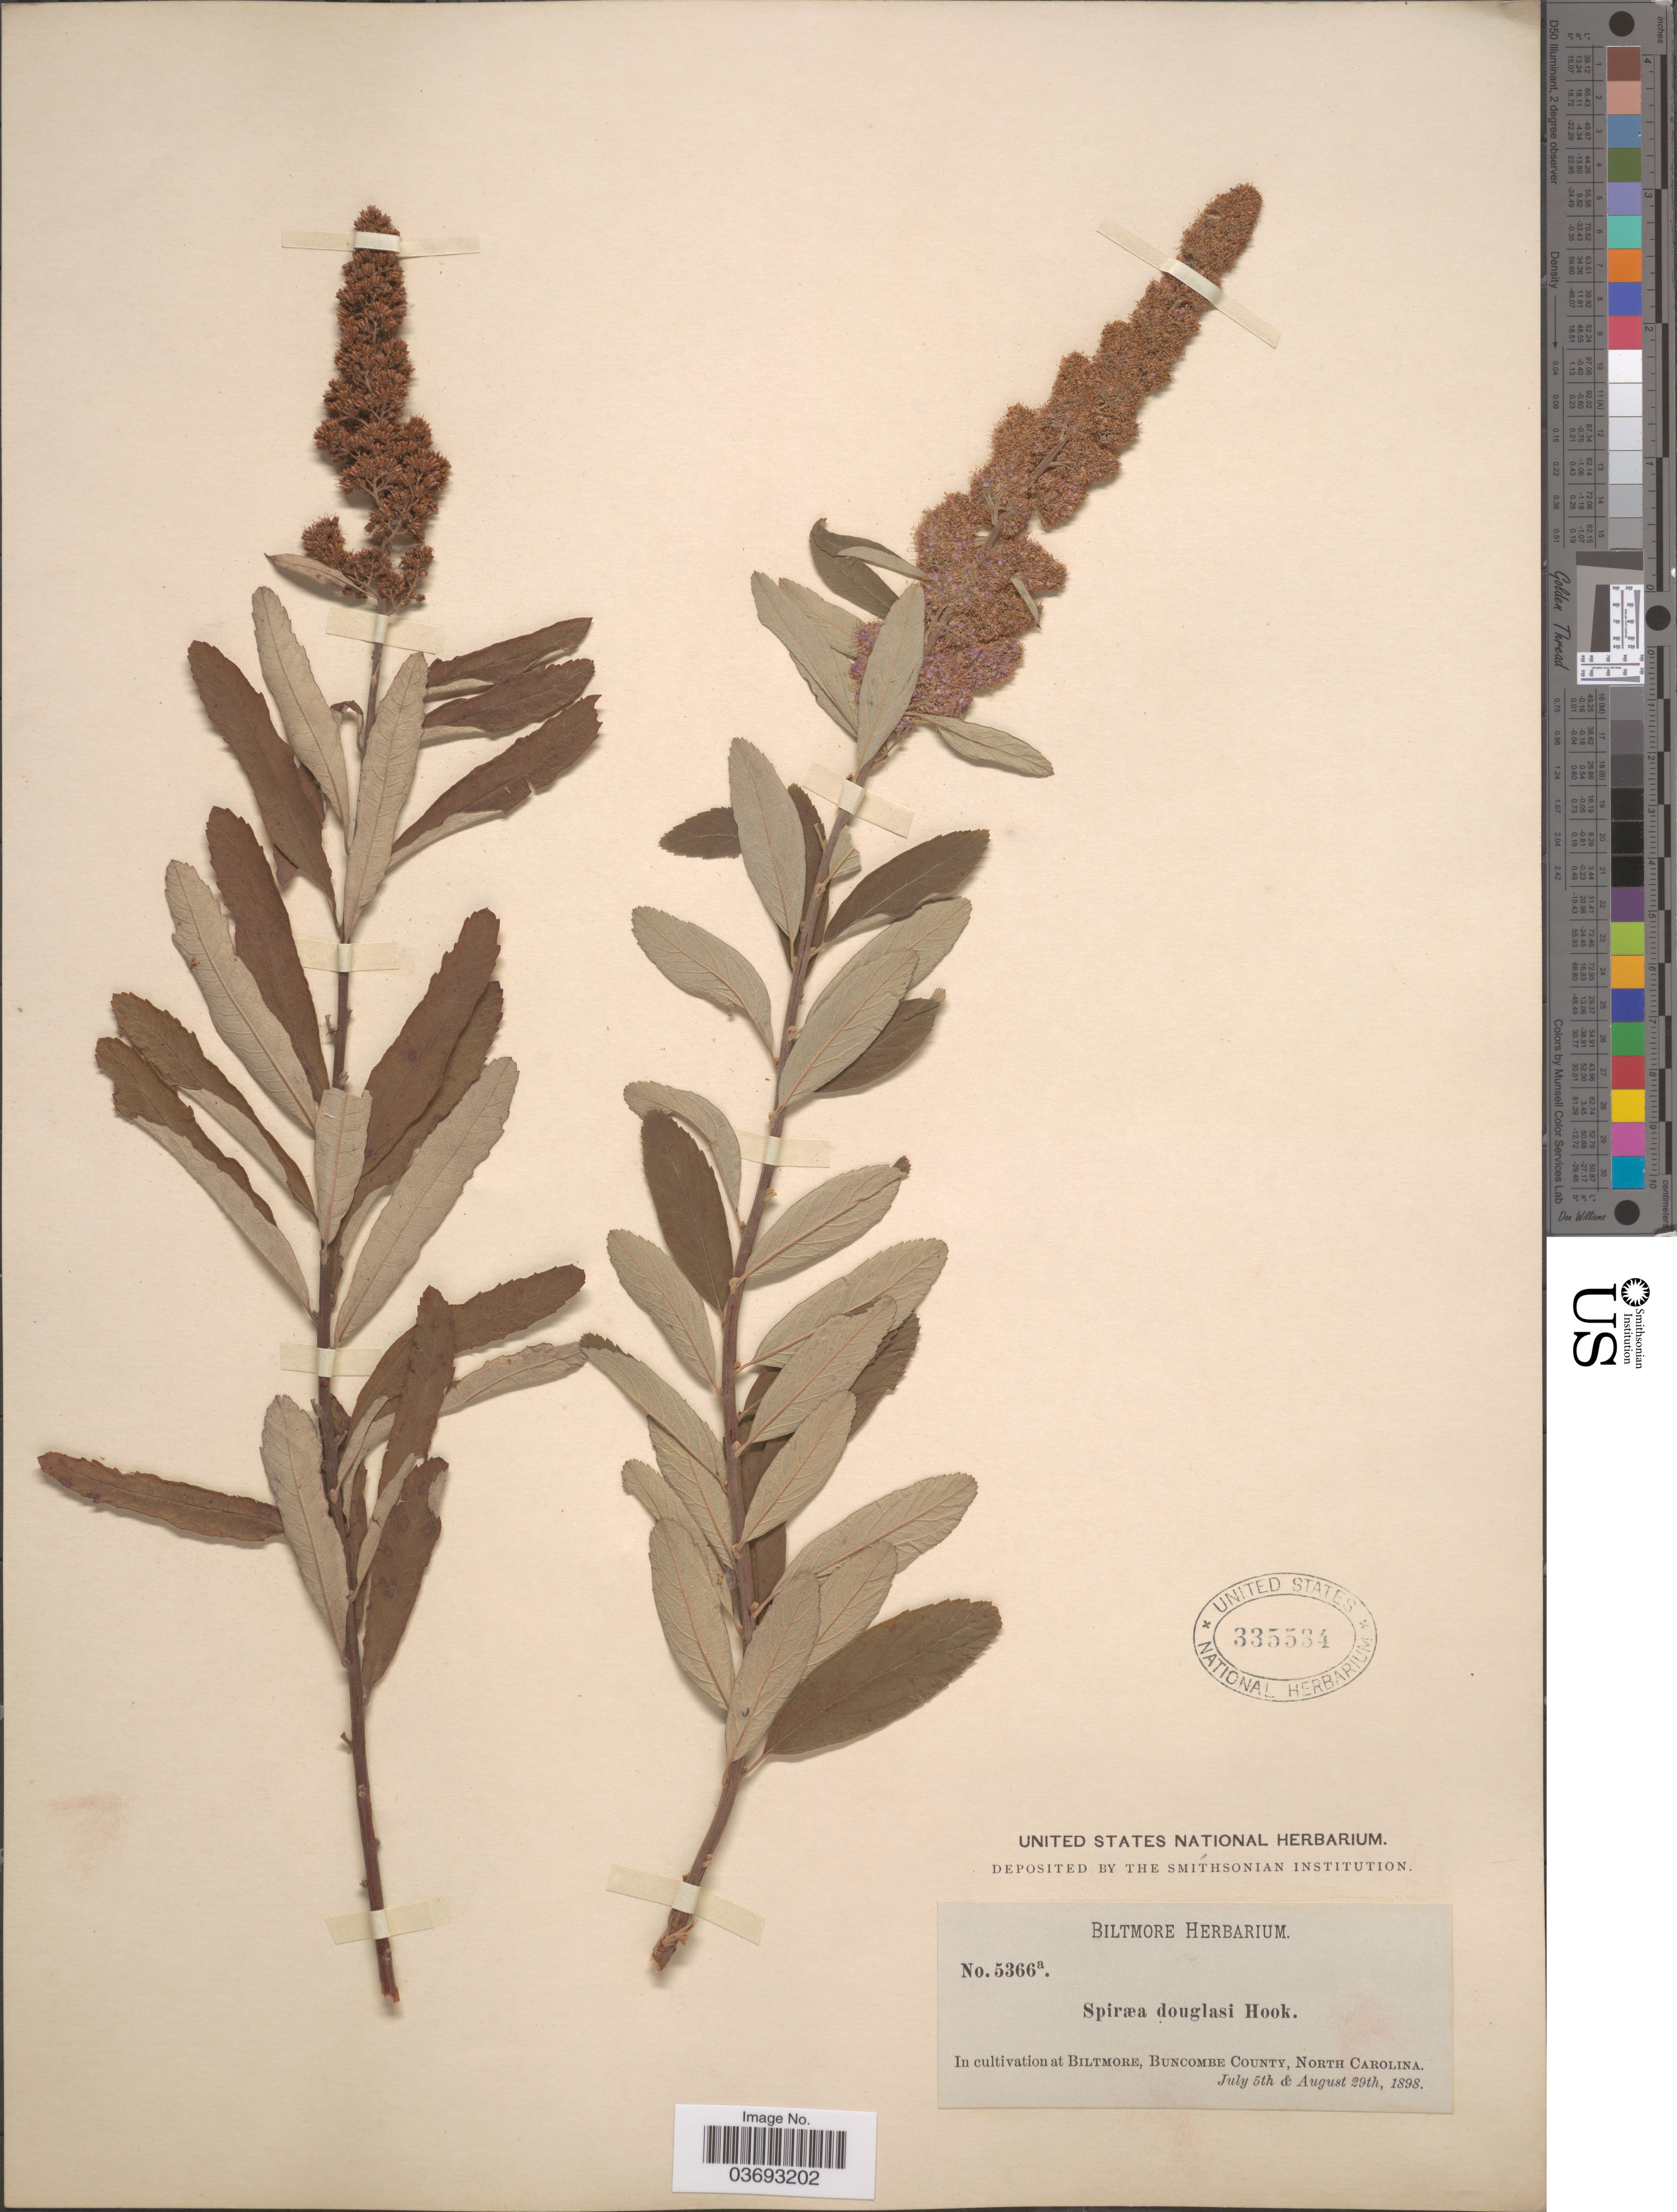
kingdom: Plantae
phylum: Tracheophyta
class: Magnoliopsida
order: Rosales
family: Rosaceae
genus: Spiraea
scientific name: Spiraea douglasii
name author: Hook.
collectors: ex herb. Biltmore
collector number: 5366a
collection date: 1898-07-05/1898-08-29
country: United States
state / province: North Carolina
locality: At Biltmore, Buncombe County.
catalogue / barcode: US 335534